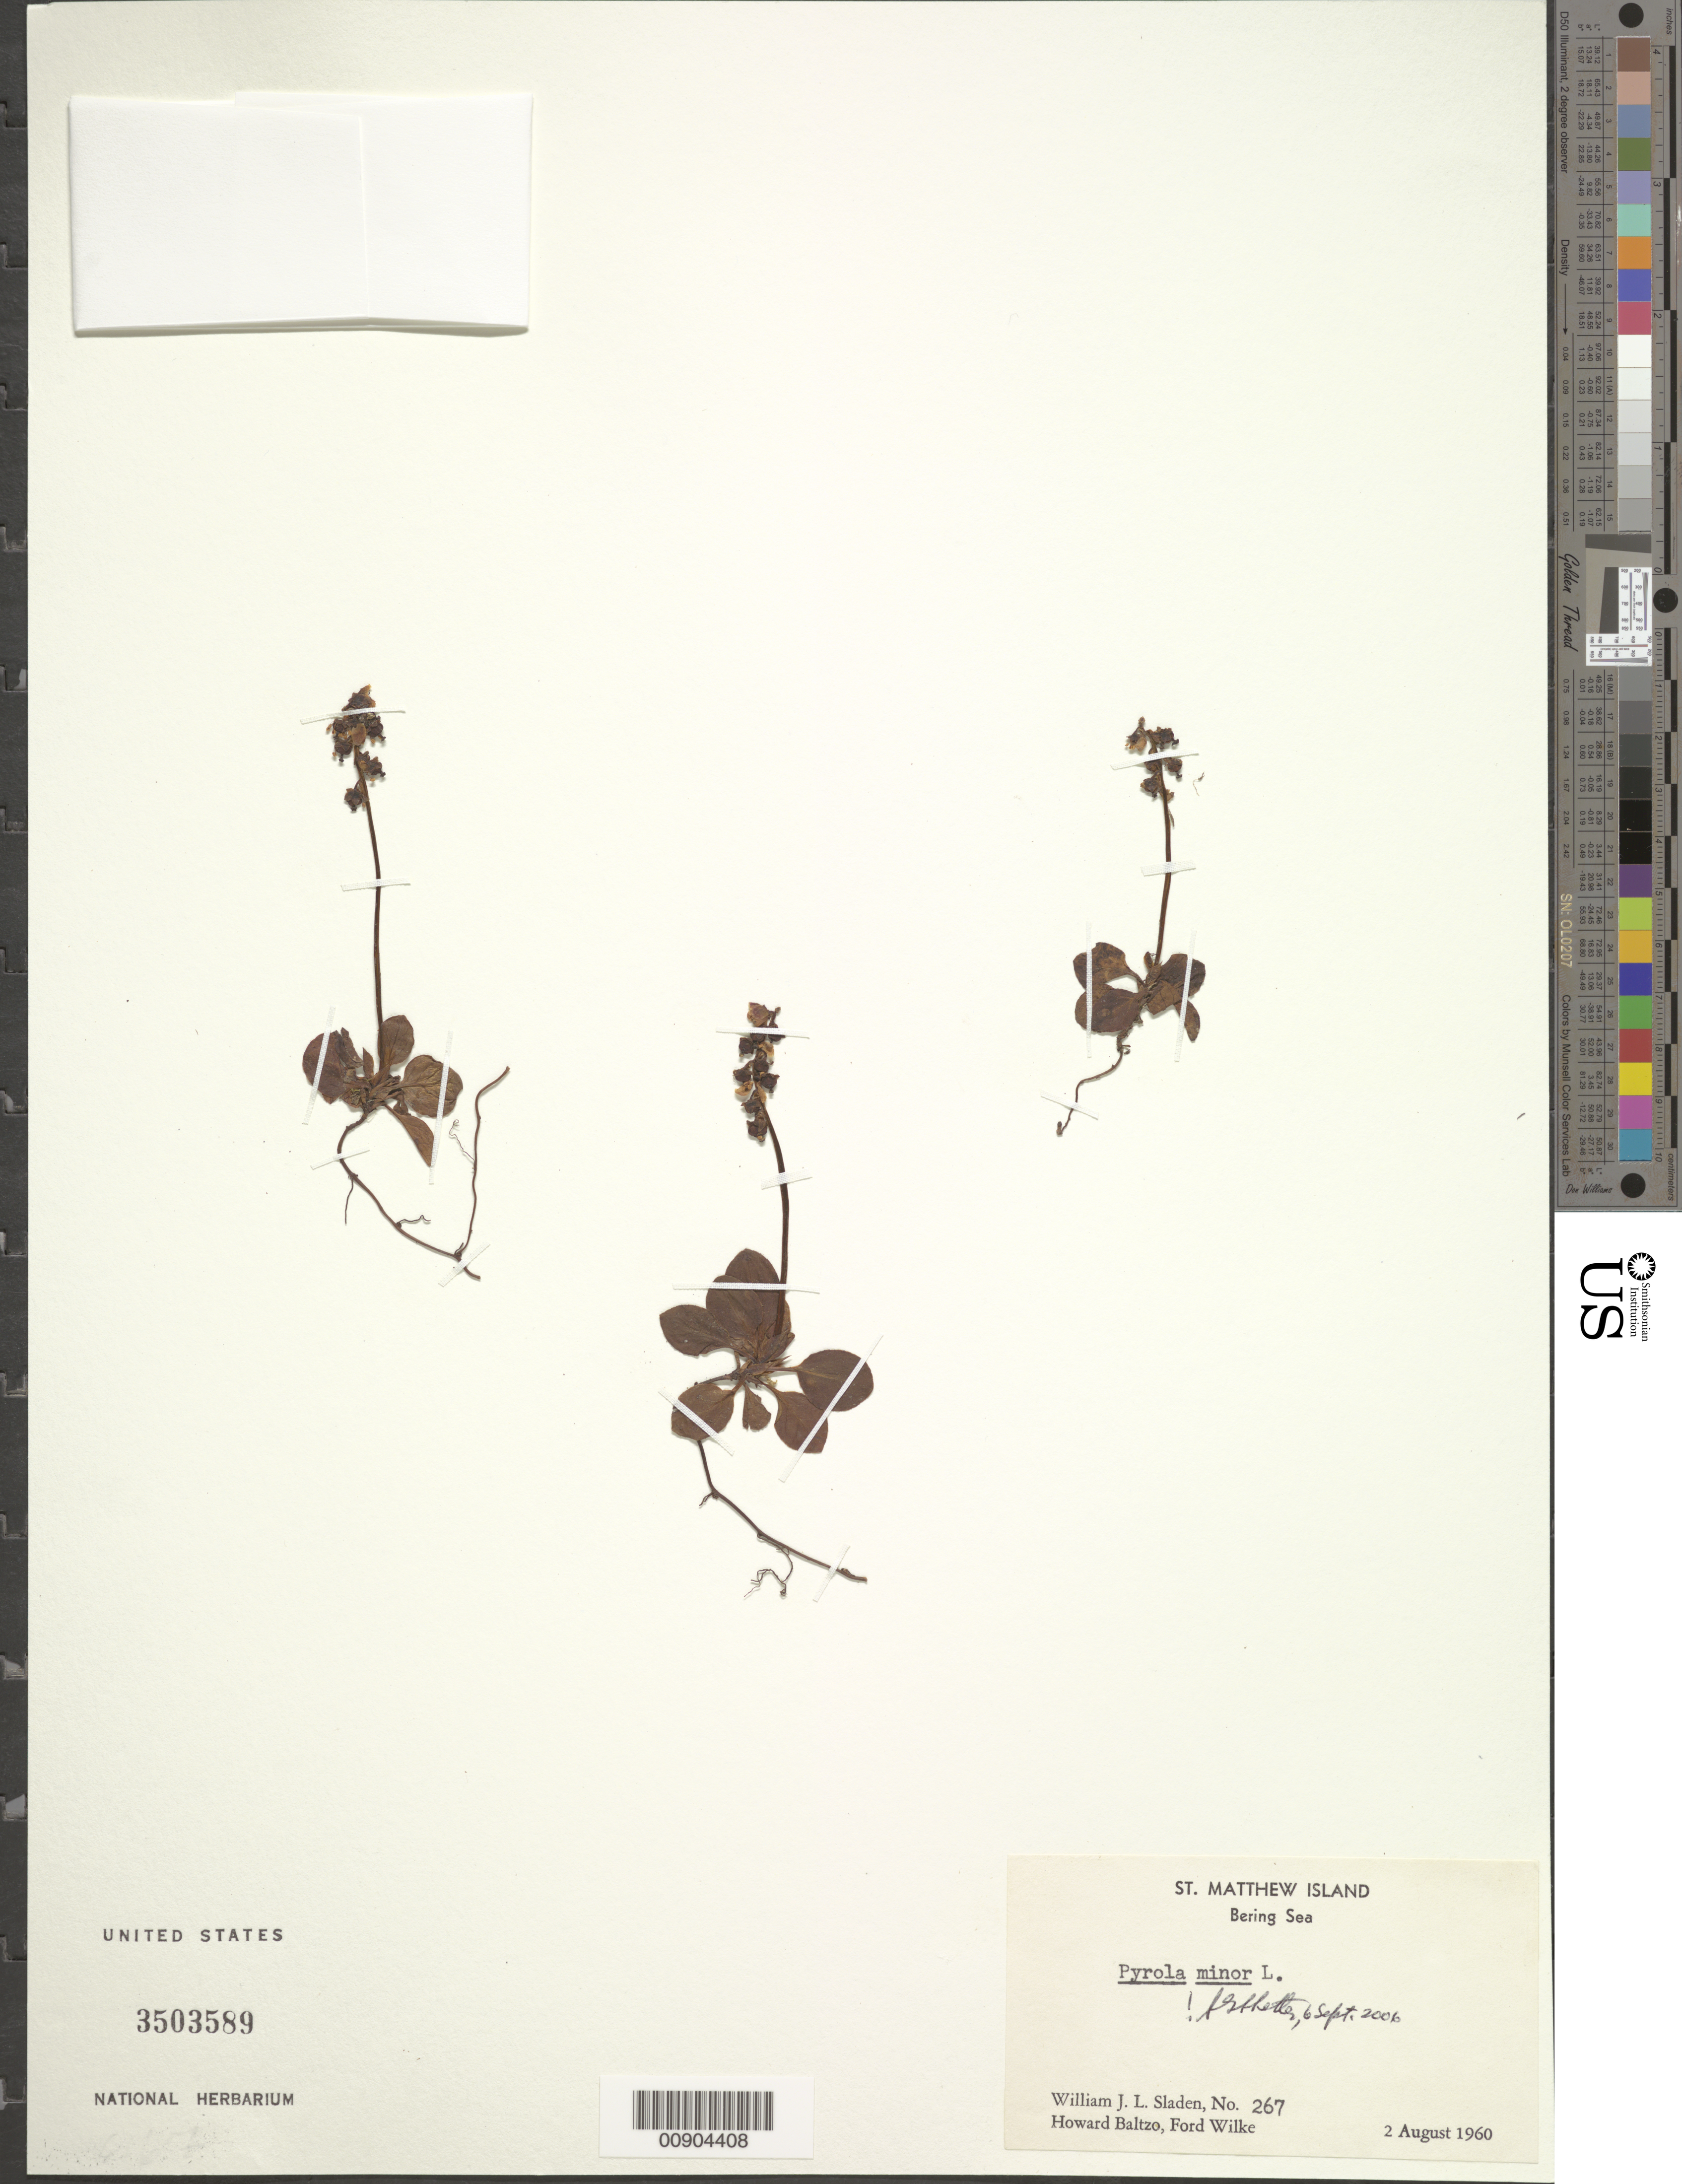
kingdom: Plantae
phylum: Tracheophyta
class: Magnoliopsida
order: Ericales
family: Ericaceae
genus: Pyrola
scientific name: Pyrola minor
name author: L.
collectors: W. Sladen, H. Baltzo & F. Wilke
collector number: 267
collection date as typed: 02 Aug 1960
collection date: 1960-08-02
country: United States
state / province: Alaska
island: St. Matthew Island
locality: St. Matthew Island, Bering Sea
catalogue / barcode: US 3503589